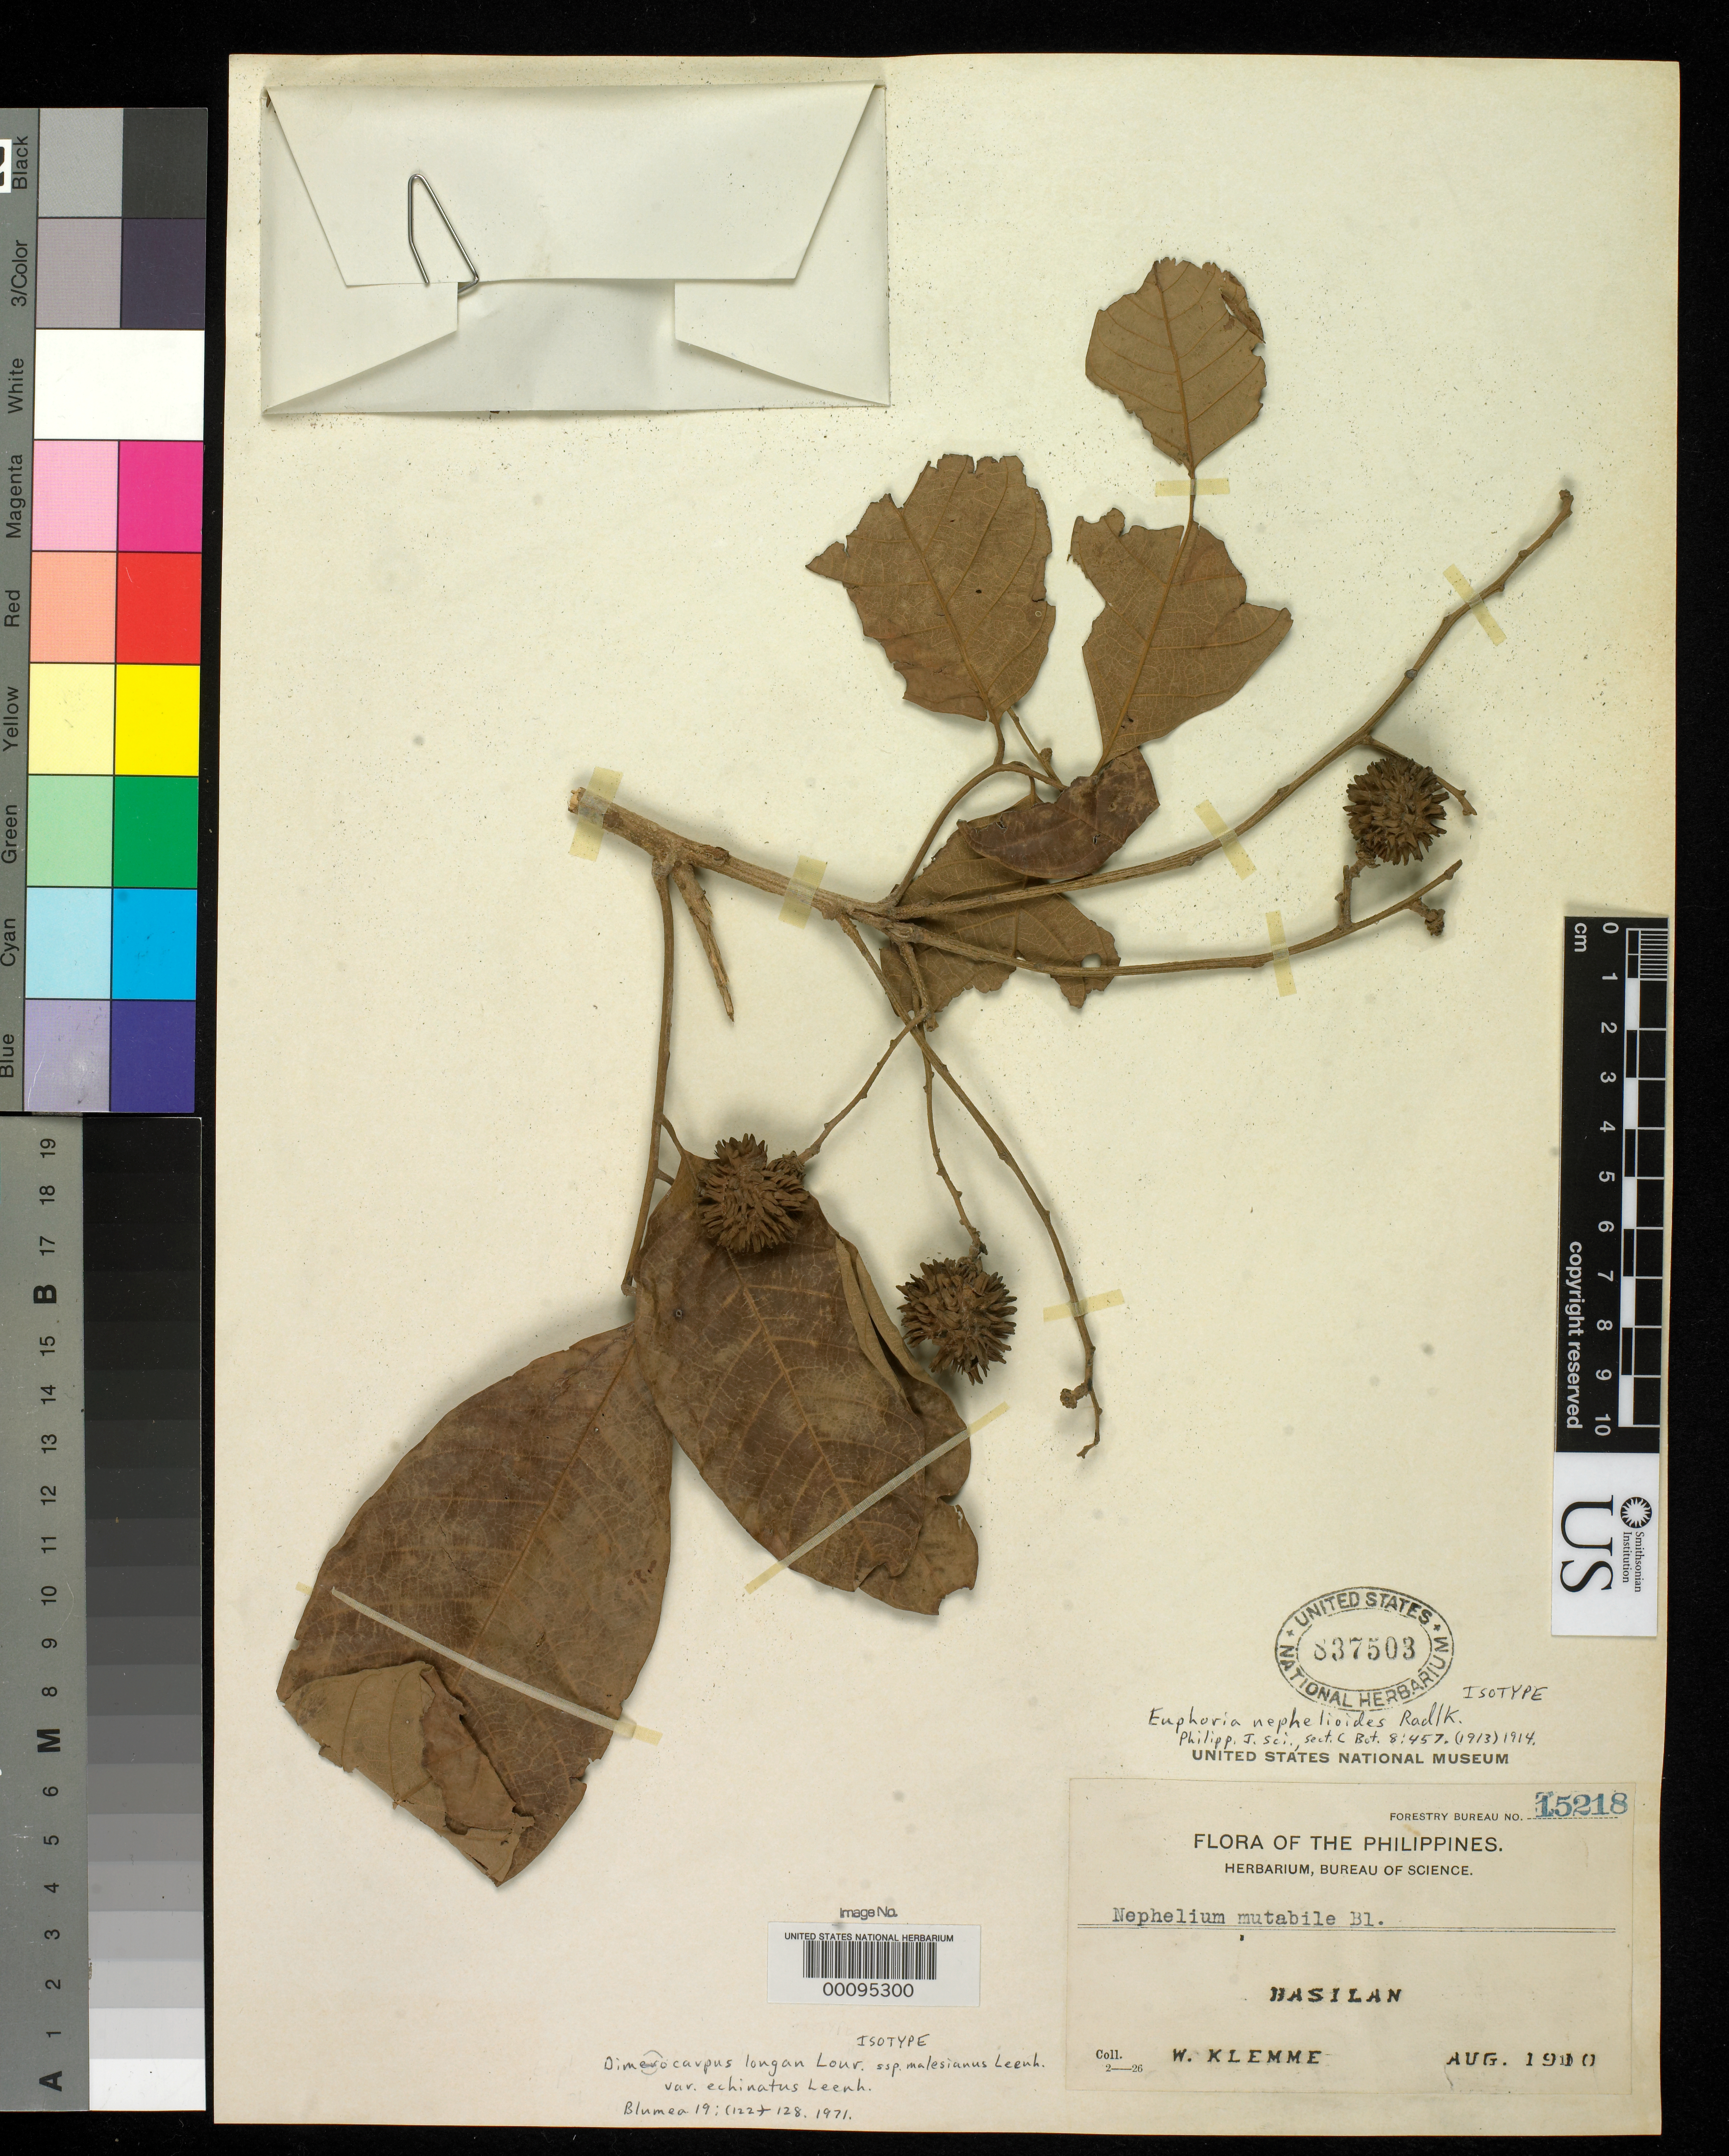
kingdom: Plantae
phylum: Tracheophyta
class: Magnoliopsida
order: Sapindales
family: Sapindaceae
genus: Euphoria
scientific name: Euphoria nephelioides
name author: Radlk.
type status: Isotype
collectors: W. Klemme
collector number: For. Bur. 15218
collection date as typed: Aug 1910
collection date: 1910-08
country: Philippines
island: Basilan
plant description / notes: Cited by Leenhouts, Blumea 19: 128 (1971).; Also an isotype of Dimocarpus longan ssp. Malesianus var. echinatus Leenh.; Also an isotype of Euphoria nepheloides Radlk.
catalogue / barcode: US 837503